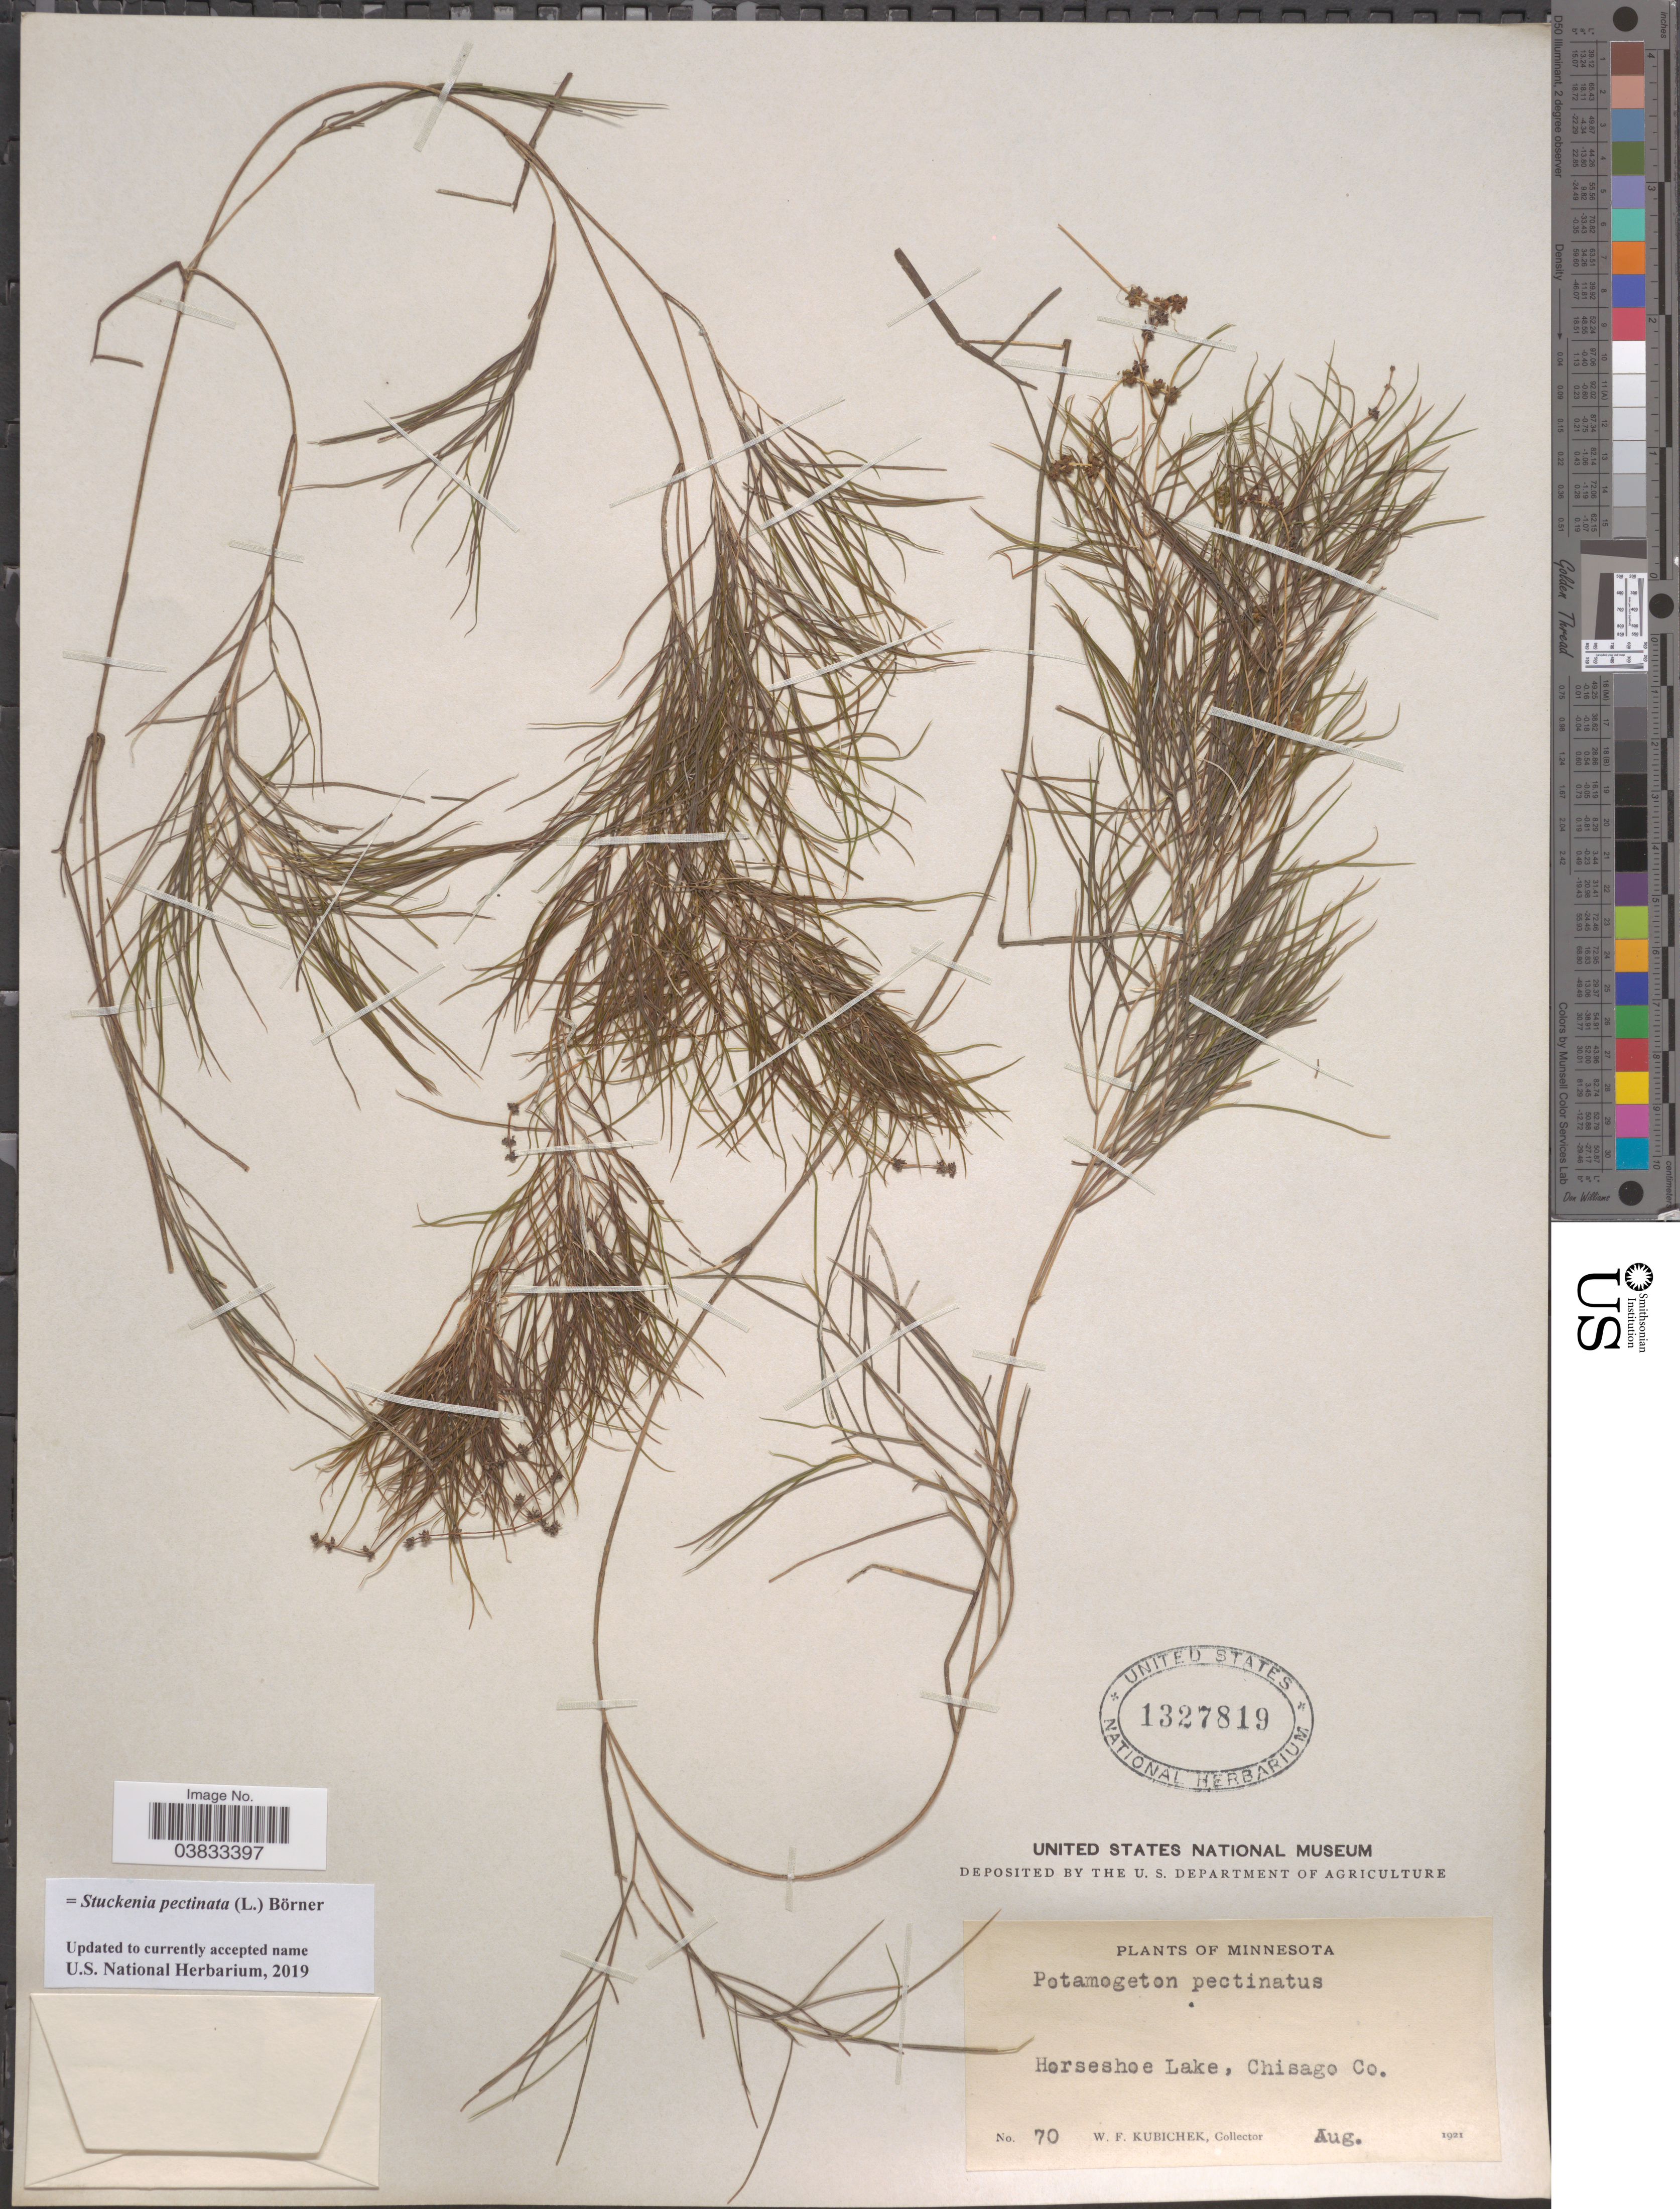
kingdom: Plantae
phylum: Tracheophyta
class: Liliopsida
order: Alismatales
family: Potamogetonaceae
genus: Stuckenia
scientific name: Stuckenia pectinata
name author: (L.) Börner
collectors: W. Kubichek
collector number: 70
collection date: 1921-08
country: United States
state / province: Minnesota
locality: Horseshoe Lake, Chisago Co.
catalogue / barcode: US 1327819